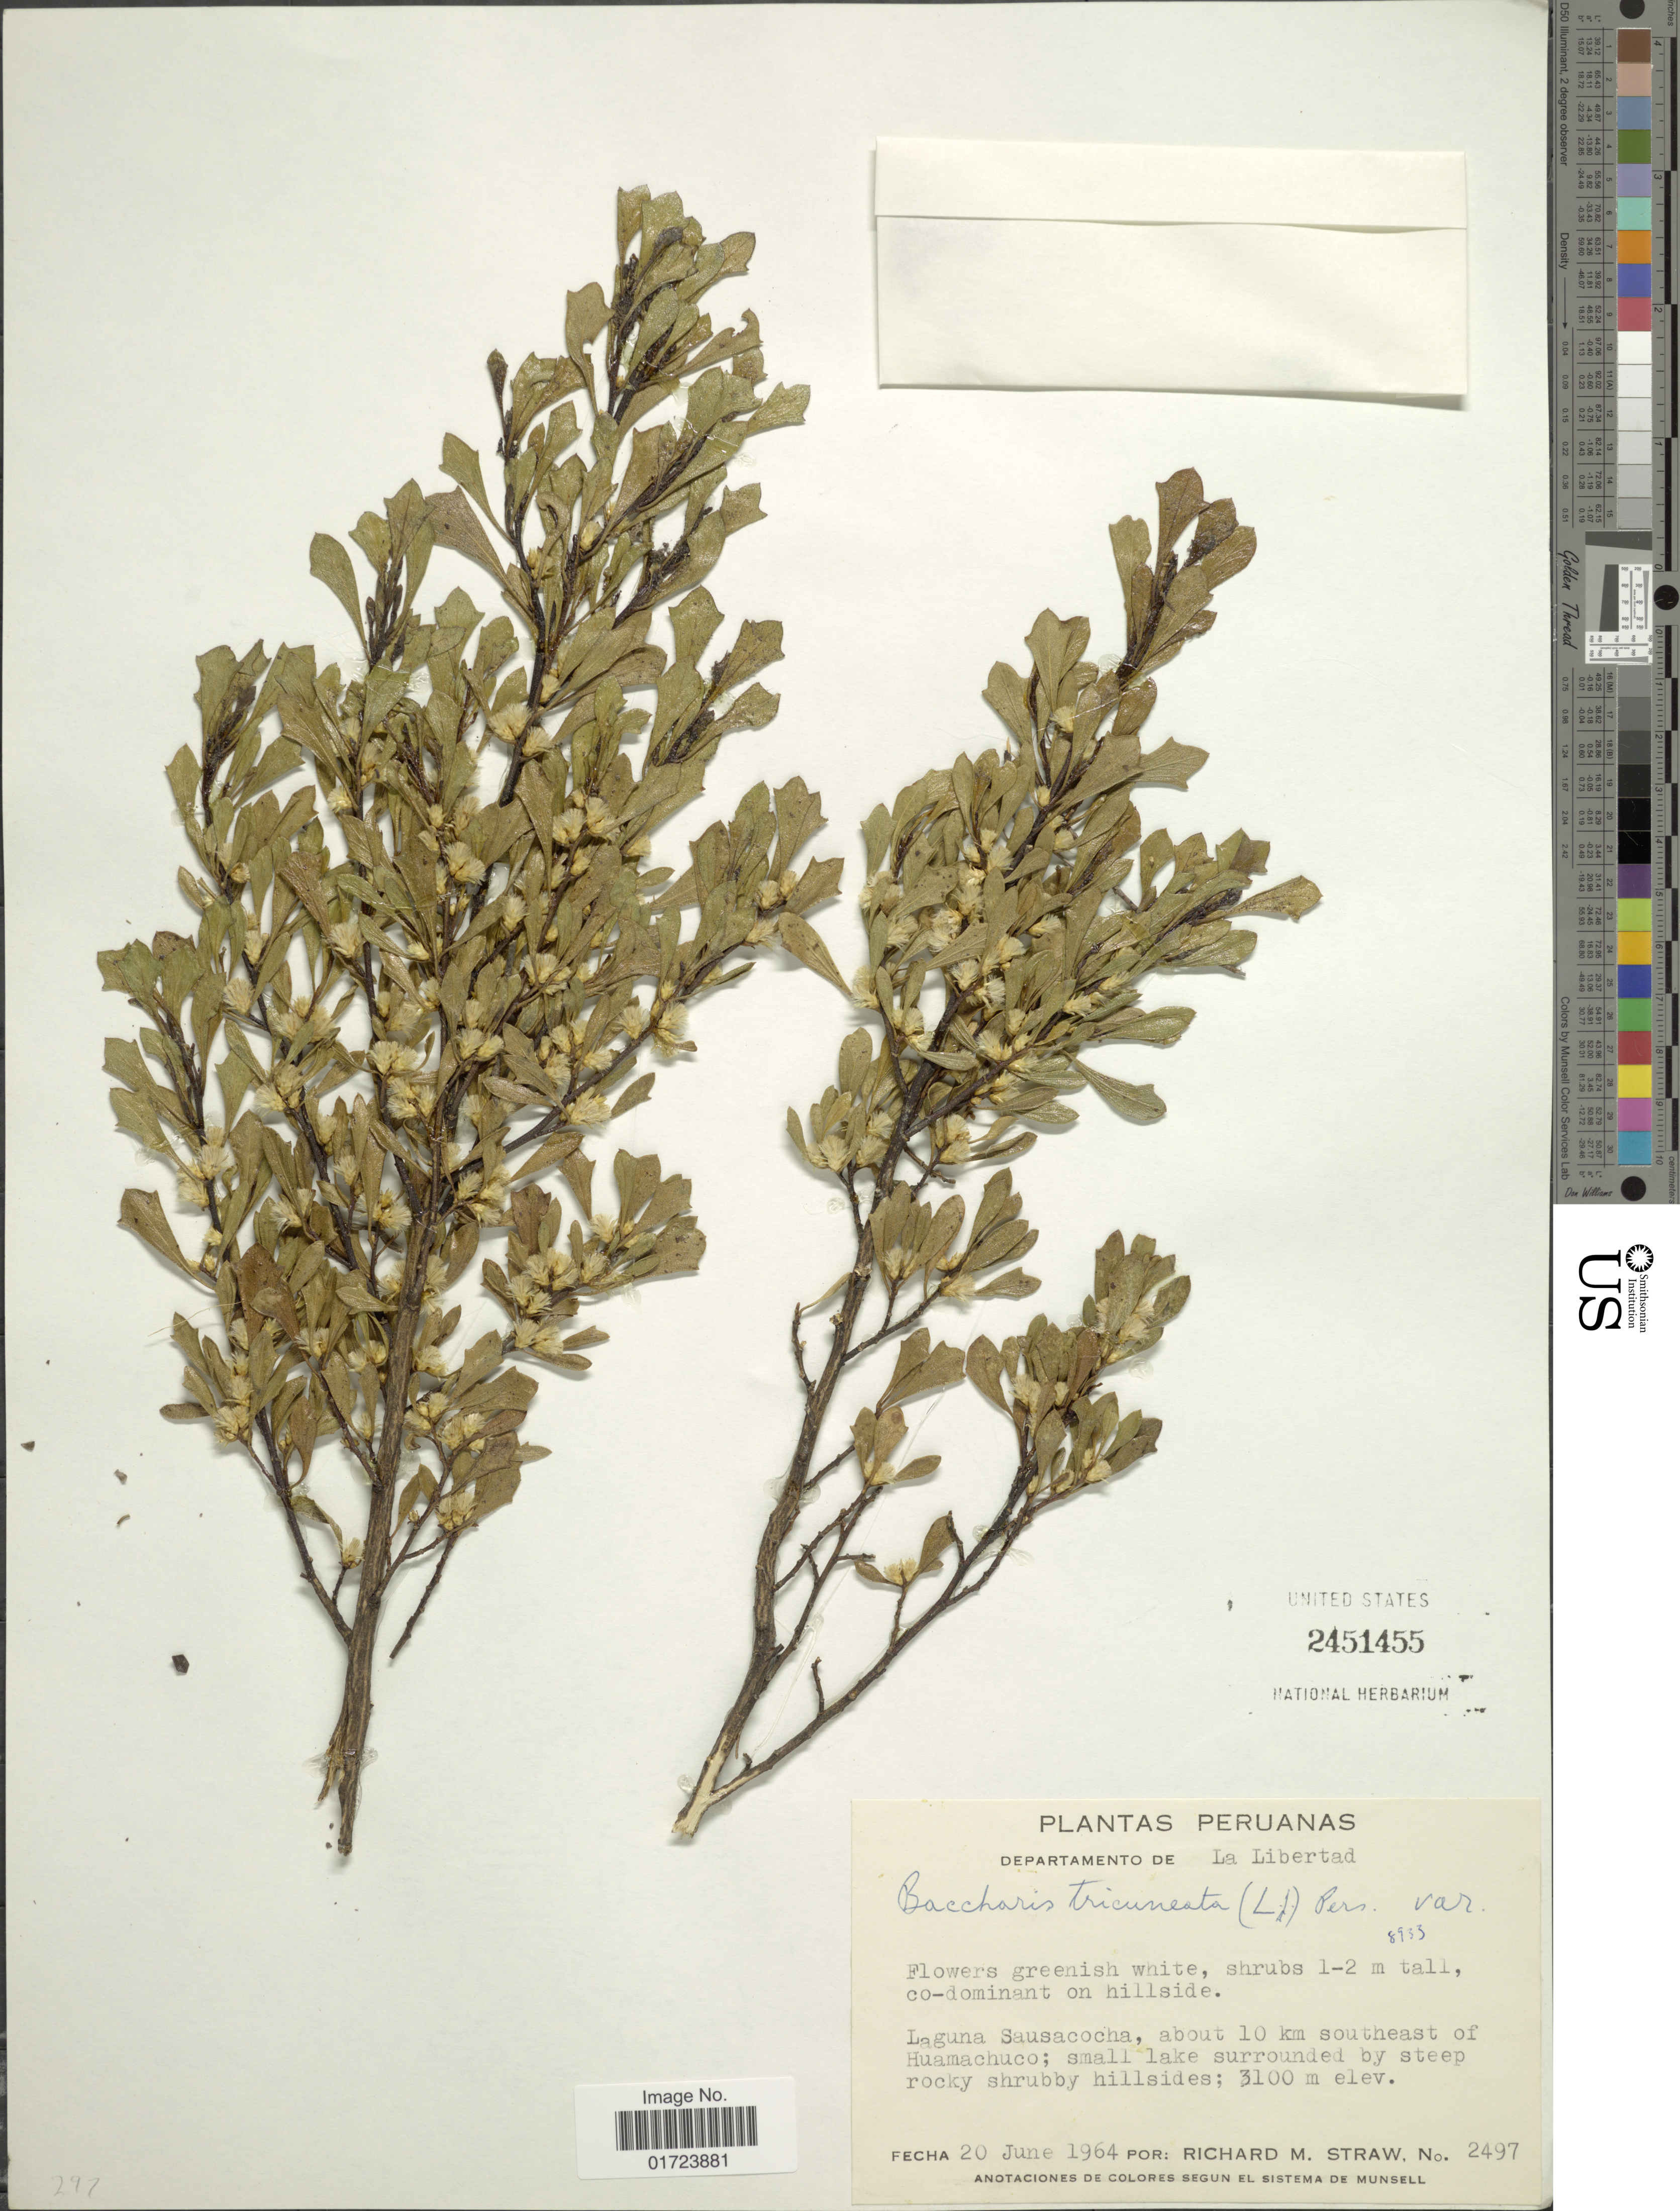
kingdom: Plantae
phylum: Tracheophyta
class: Magnoliopsida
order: Asterales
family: Asteraceae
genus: Baccharis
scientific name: Baccharis tricuneata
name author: (L. f.) Pers.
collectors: R. M. Straw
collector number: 2497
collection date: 1964-06-20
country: Peru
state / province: La Libertad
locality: Departamento de La Libertad. Laguna Sausacocha, about 10 km southeast of Huamachuco.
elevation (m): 3100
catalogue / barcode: US 2451455